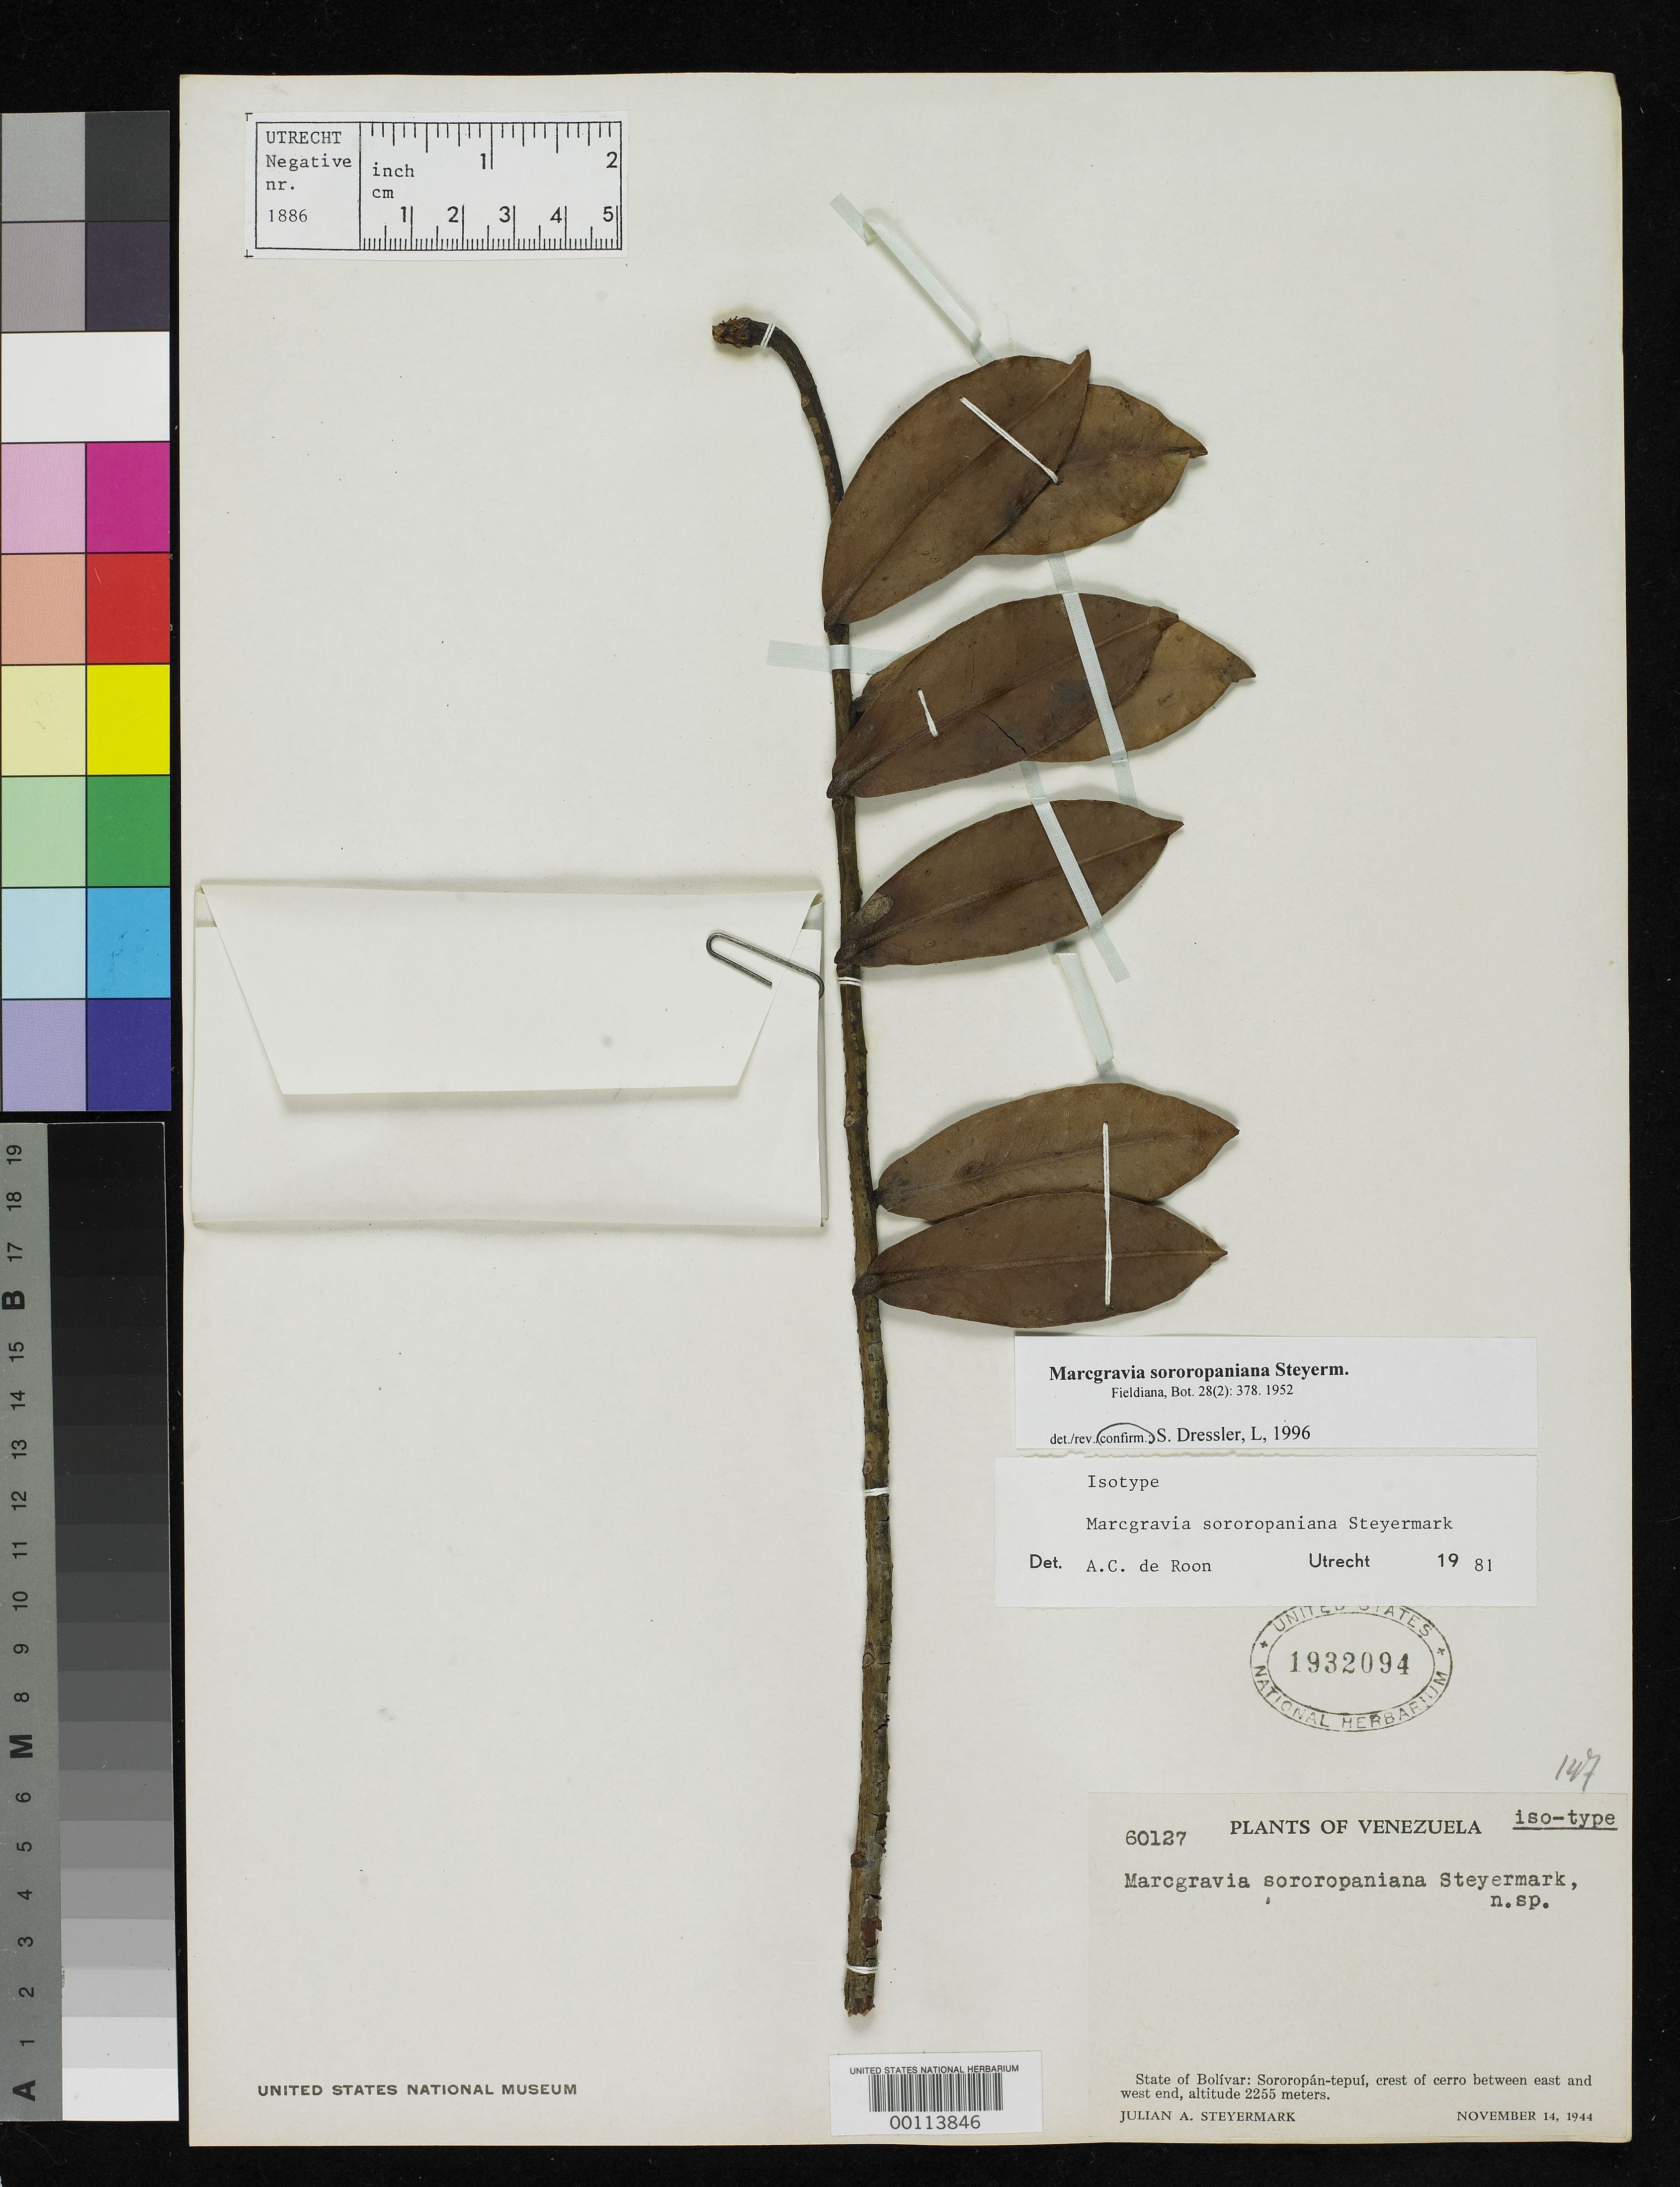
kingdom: Plantae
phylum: Tracheophyta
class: Magnoliopsida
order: Ericales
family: Marcgraviaceae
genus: Marcgravia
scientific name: Marcgravia sororopaniana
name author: Steyerm.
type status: Isotype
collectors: J. Steyermark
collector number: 60127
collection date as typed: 14 Nov 1944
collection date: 1944-11-14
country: Venezuela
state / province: Bolivar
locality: Sonoropan-tepui, crest of cerro between E & W end.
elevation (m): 2255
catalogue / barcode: US 1932094